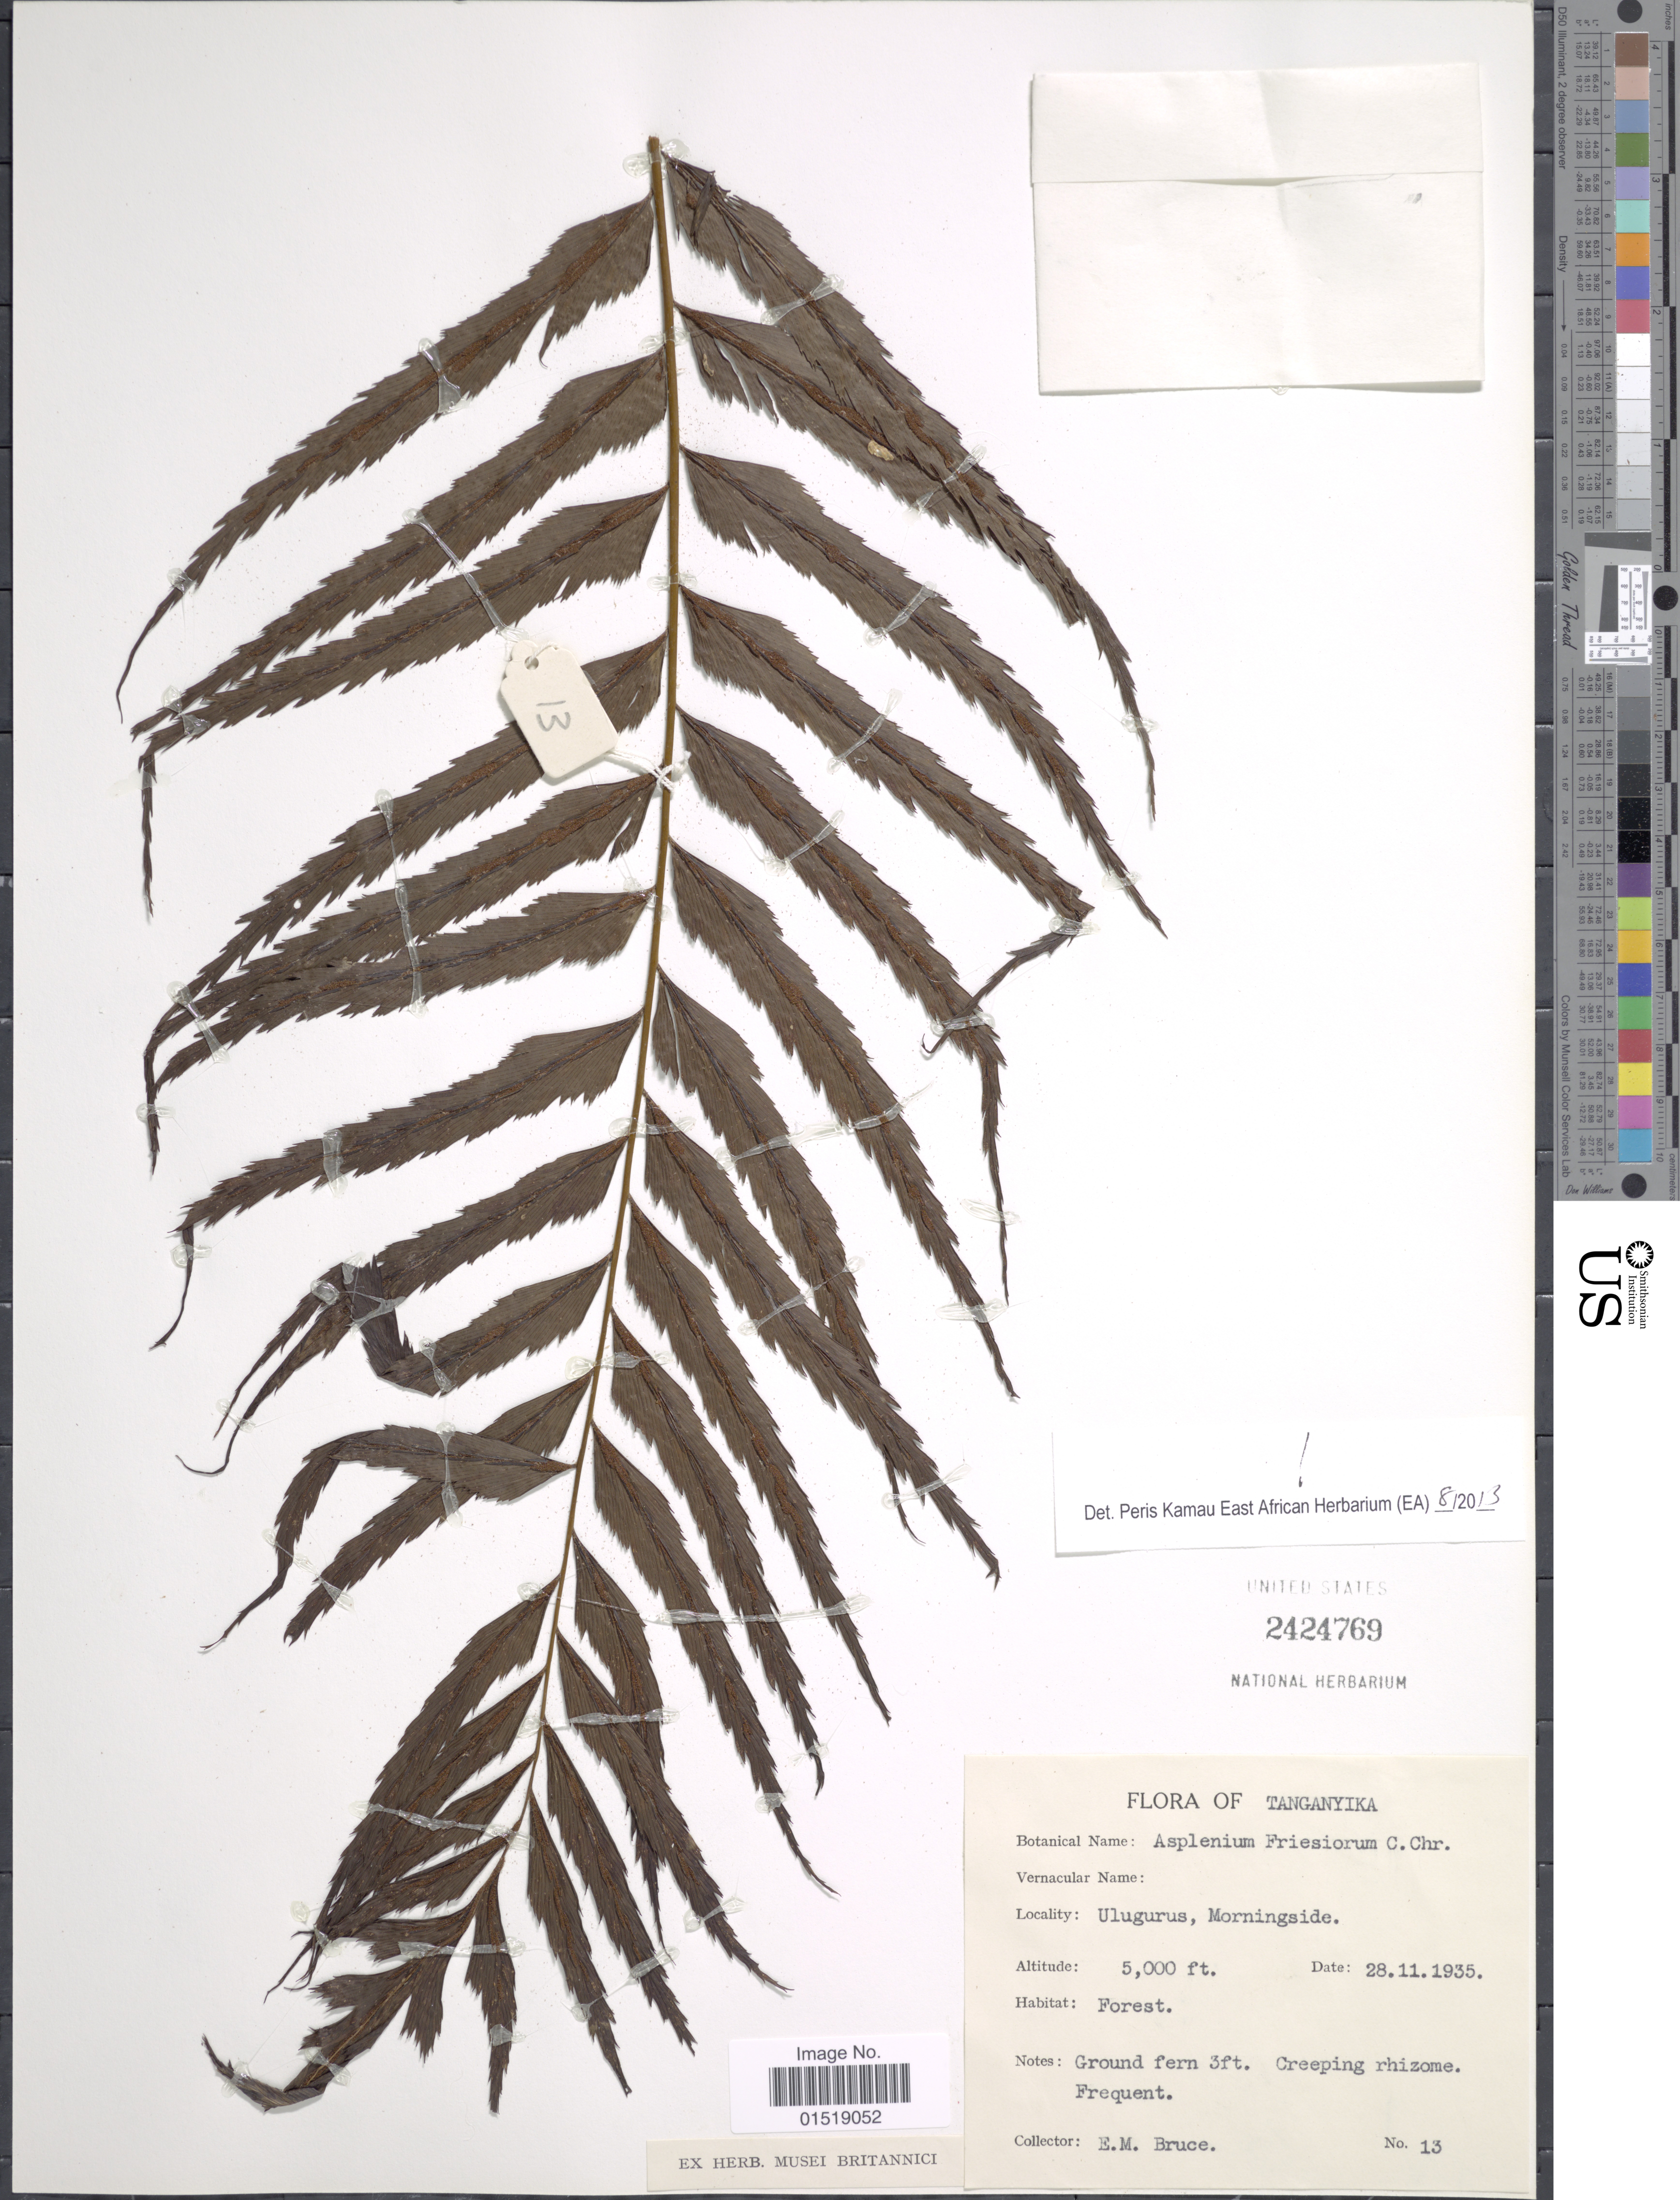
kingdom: Plantae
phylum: Tracheophyta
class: Polypodiopsida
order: Polypodiales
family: Aspleniaceae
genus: Asplenium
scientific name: Asplenium friesiorum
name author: C. Chr.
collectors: E. Bruce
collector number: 13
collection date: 1935-11-28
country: Tanzania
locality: Tanganyika. Ulugurus, Morningside.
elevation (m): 1524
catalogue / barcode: US 2424769